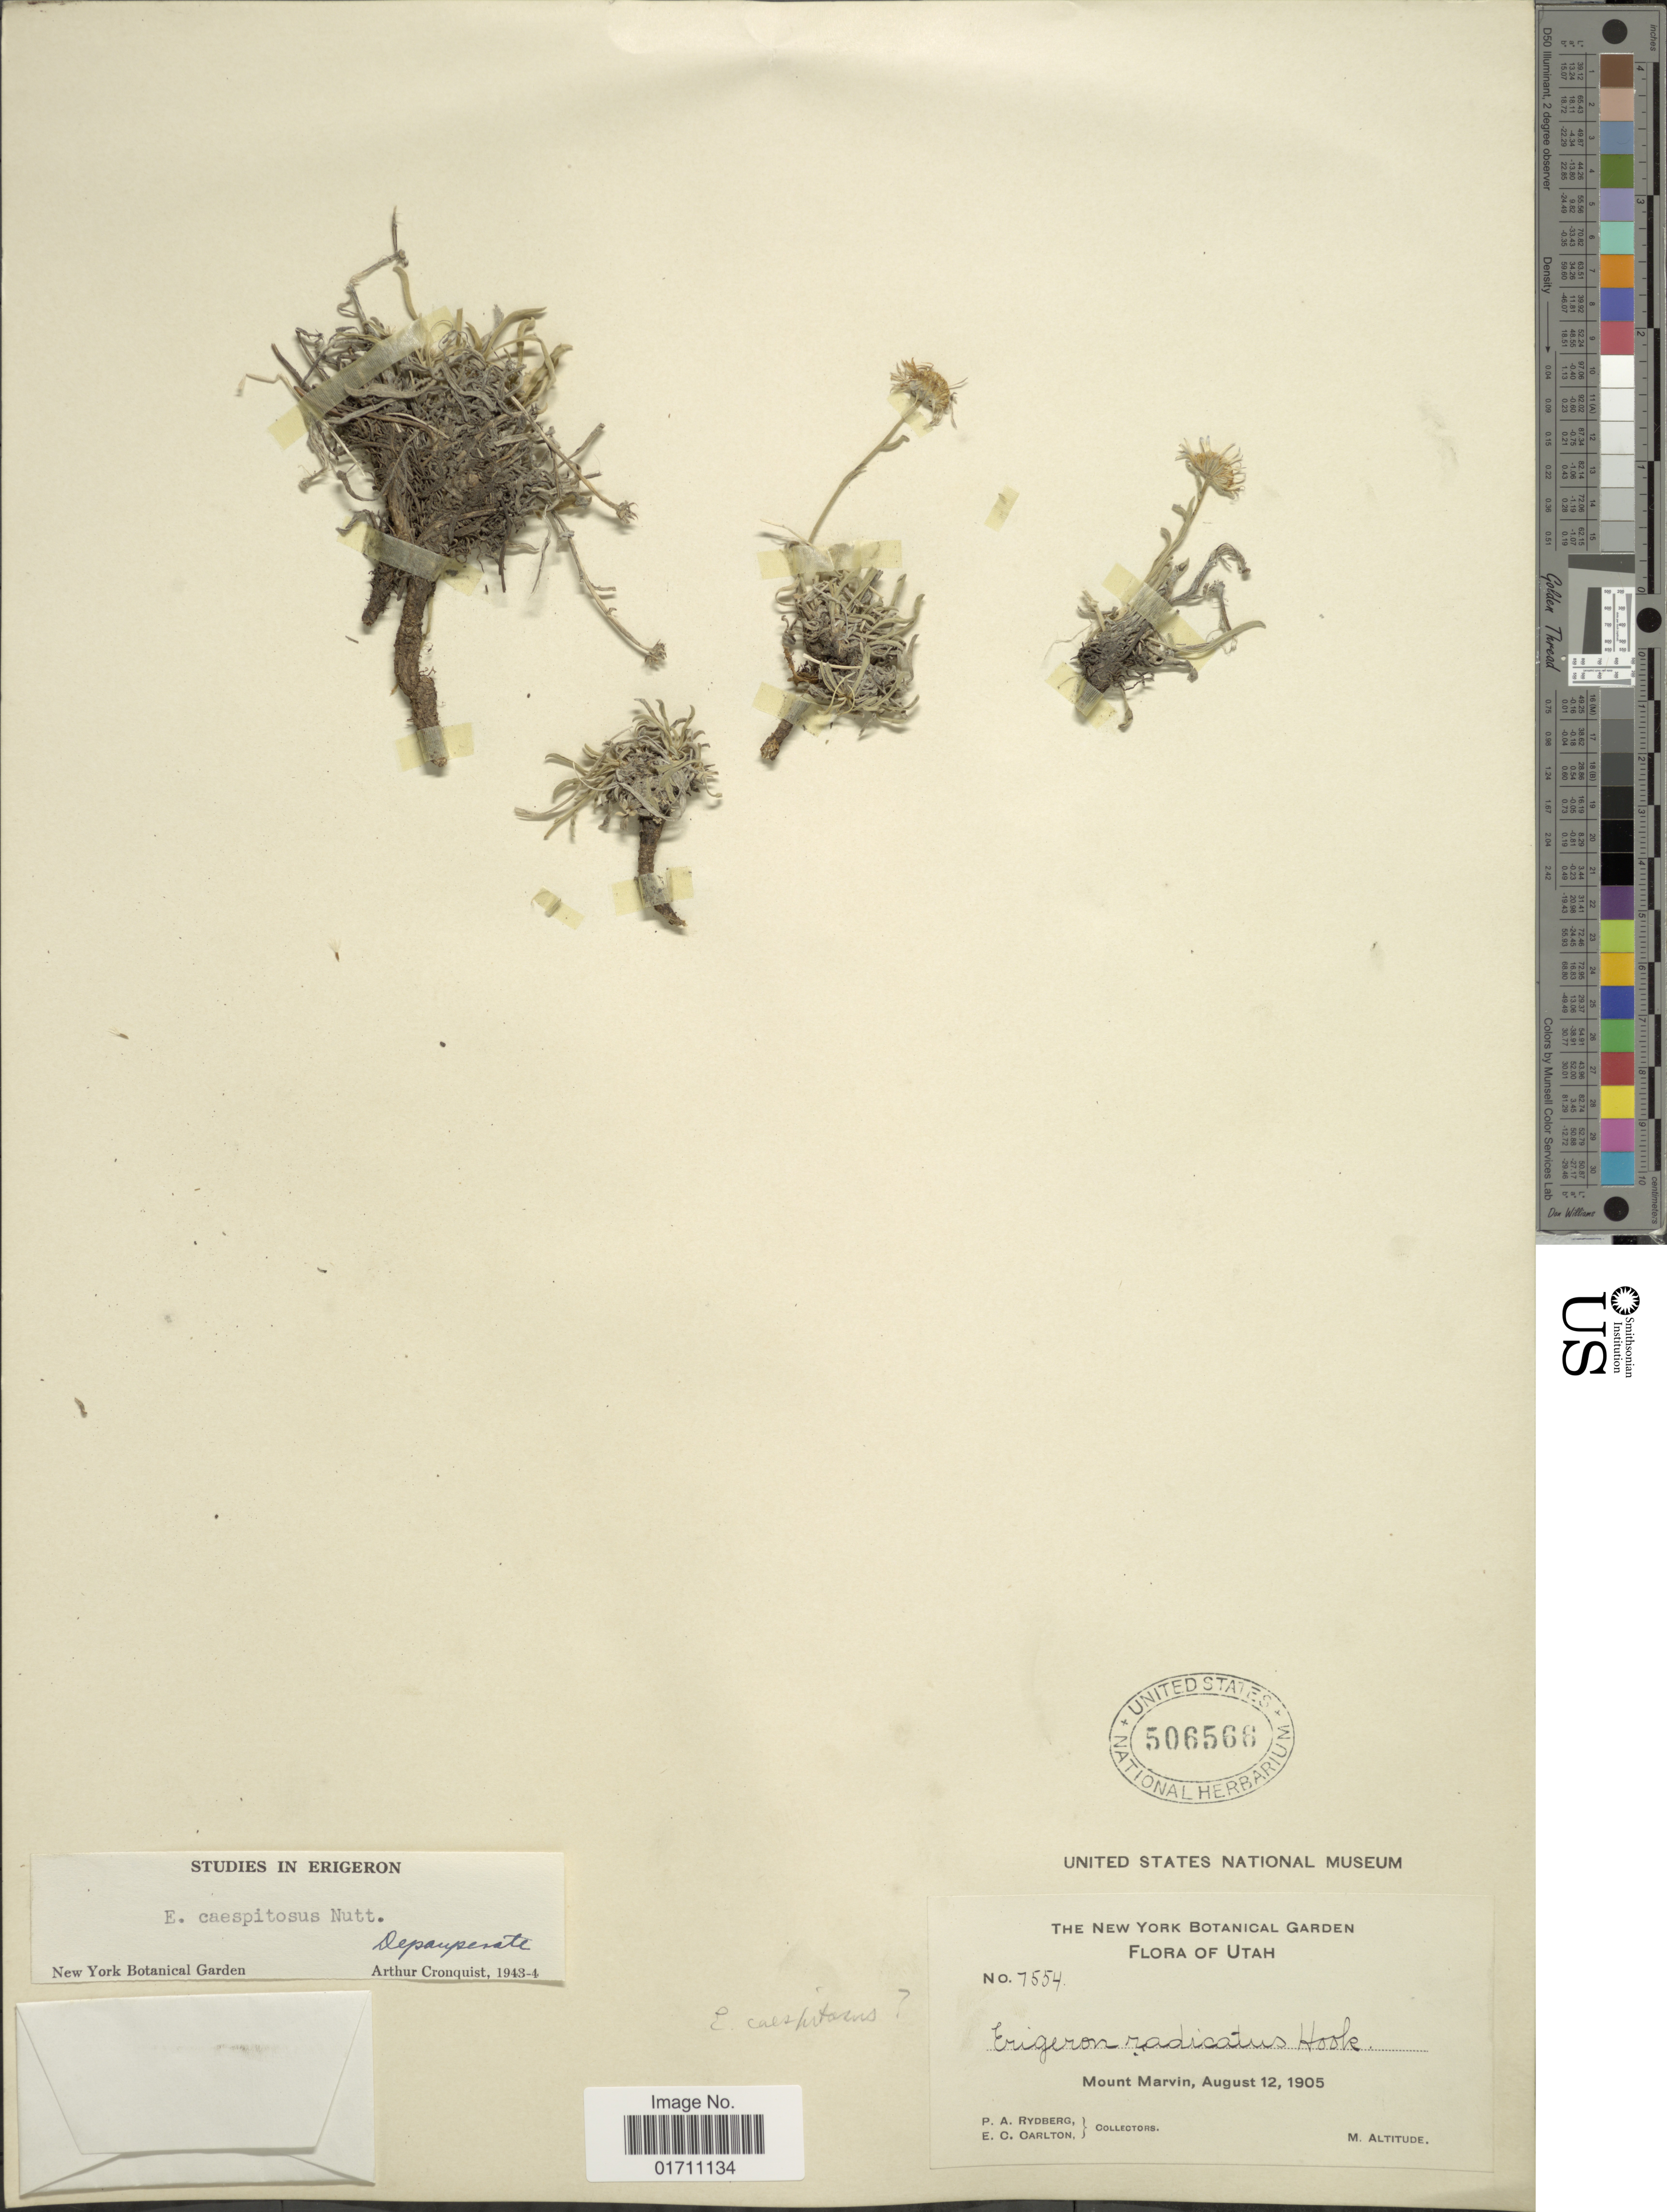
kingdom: Plantae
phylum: Tracheophyta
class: Magnoliopsida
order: Asterales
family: Asteraceae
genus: Erigeron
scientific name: Erigeron caespitosus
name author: Nutt.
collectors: P. A. Rydberg & E. Carlton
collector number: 7554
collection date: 1905-08-12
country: United States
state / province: Utah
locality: Mount Marvin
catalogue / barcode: US 506566